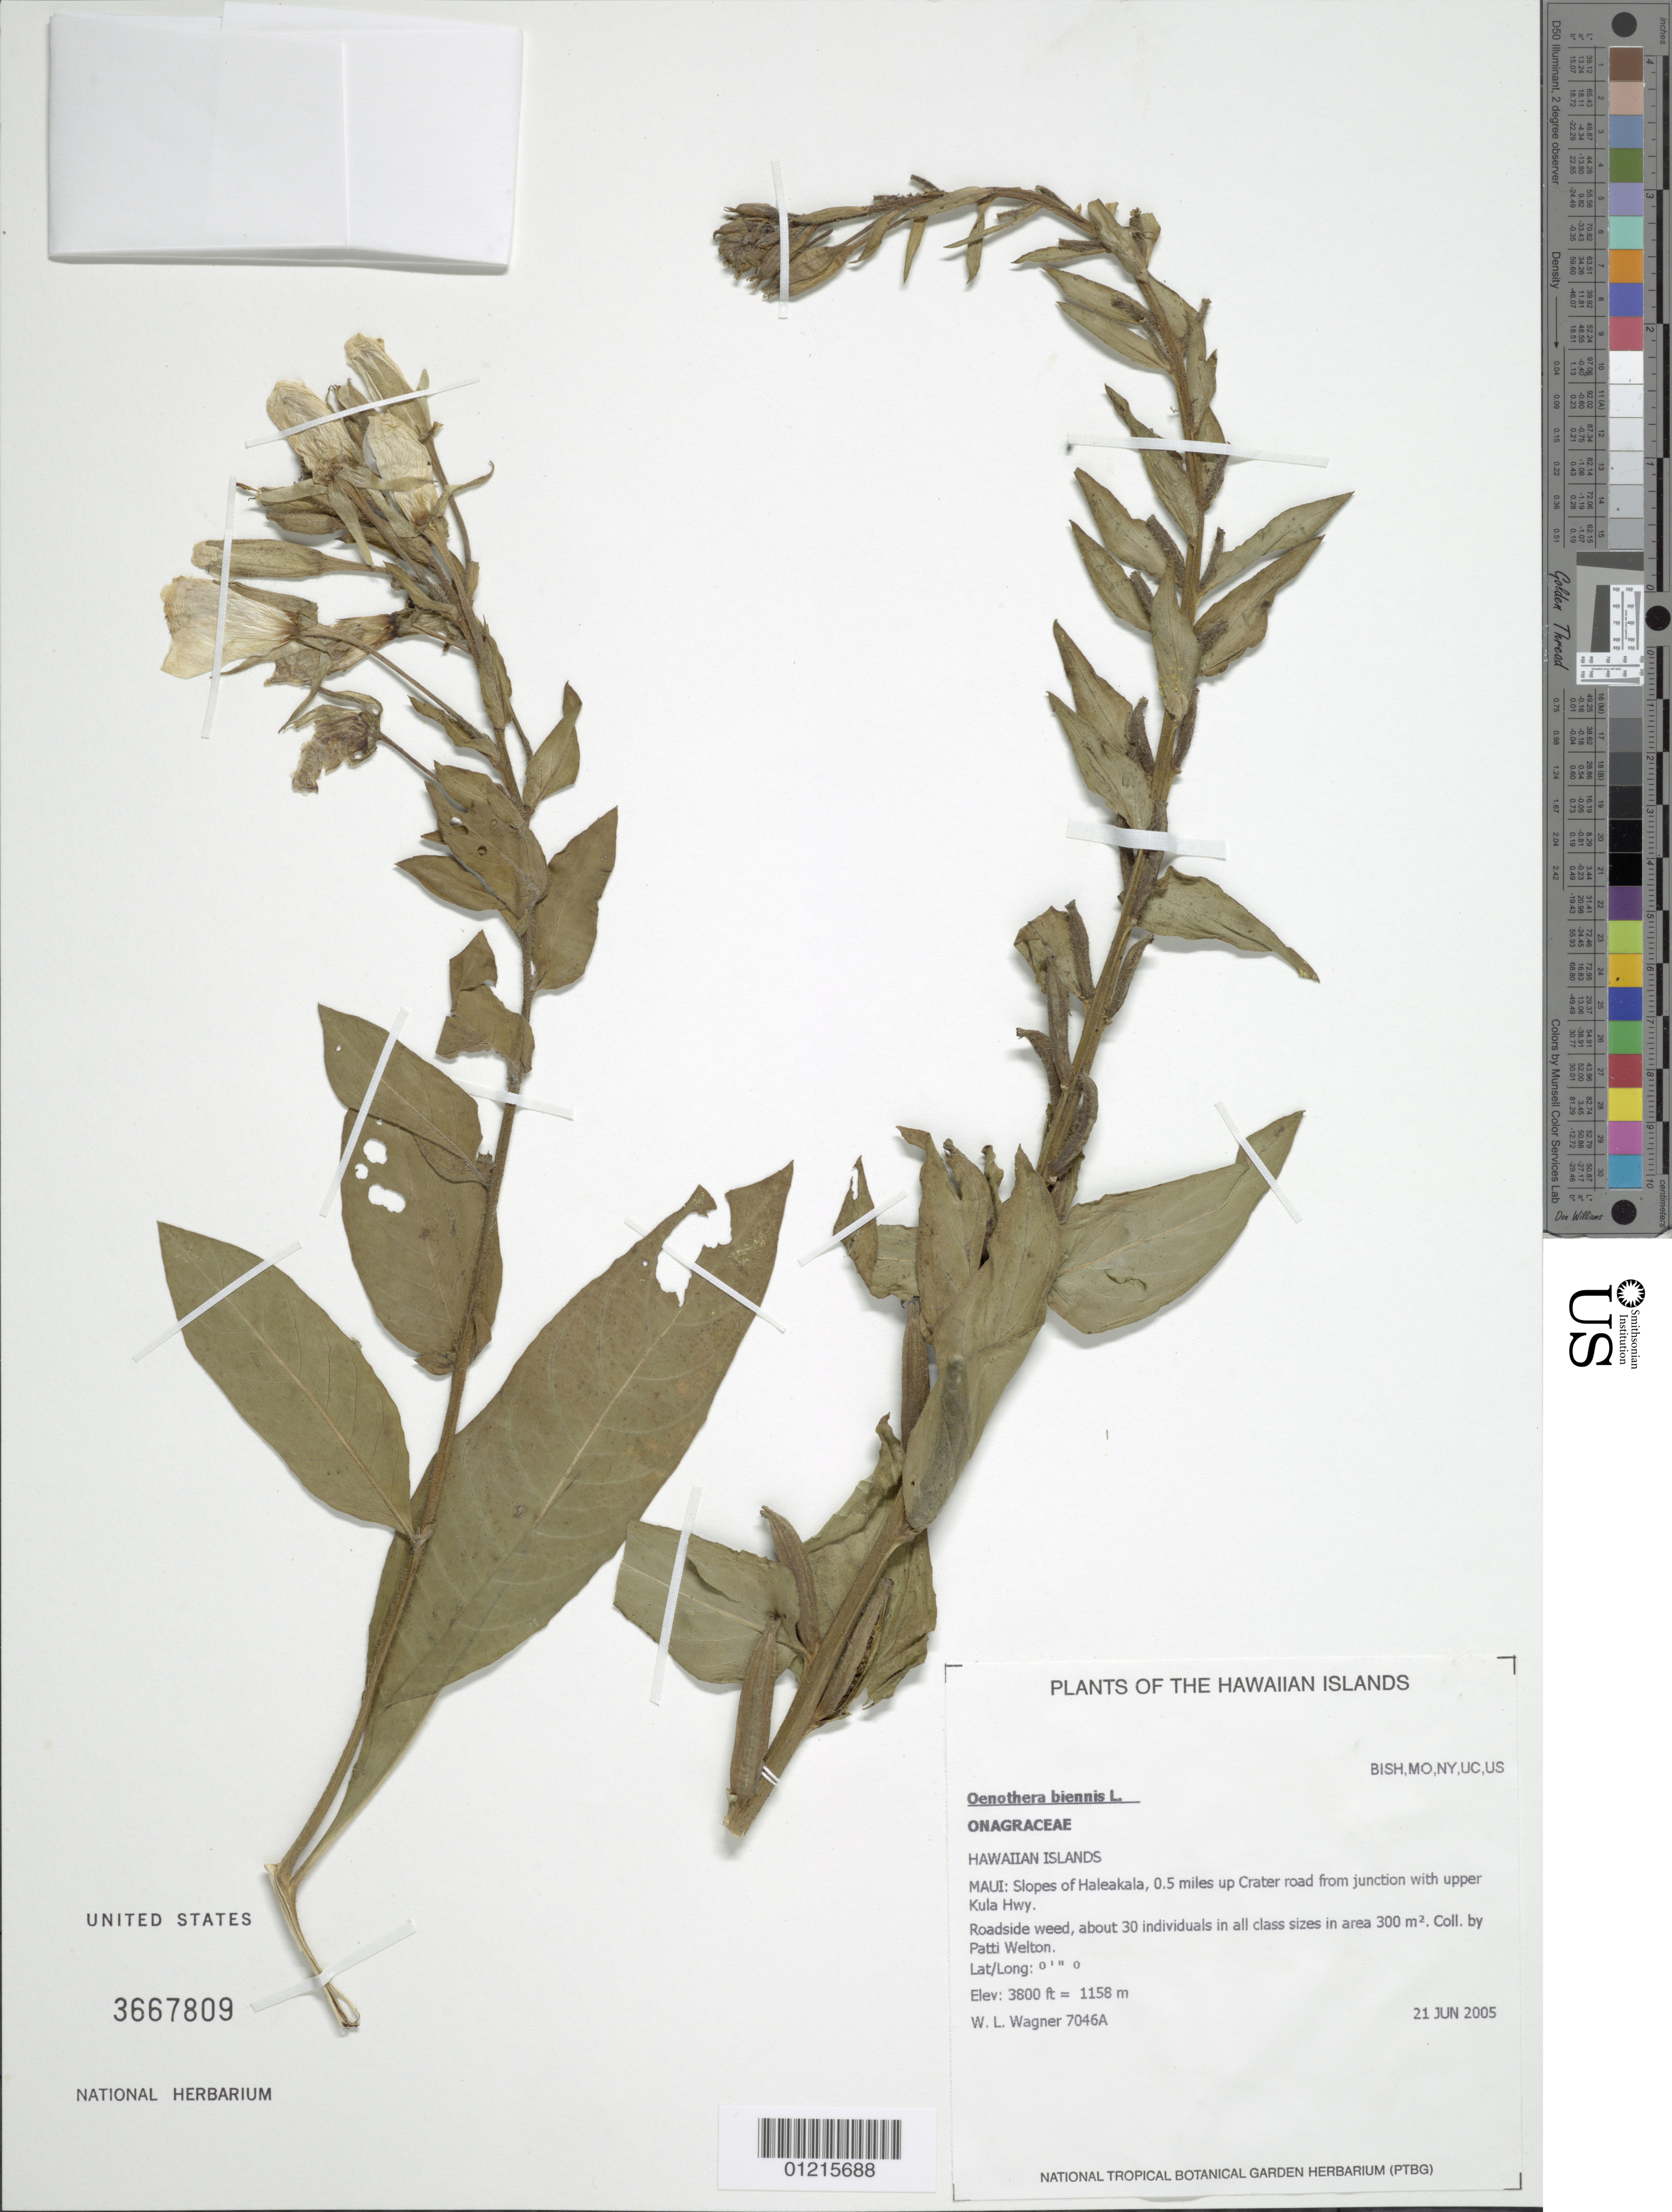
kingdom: Plantae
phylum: Tracheophyta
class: Magnoliopsida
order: Myrtales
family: Onagraceae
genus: Oenothera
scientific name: Oenothera biennis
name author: L.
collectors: W. L. Wagner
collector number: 7046A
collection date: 2005-06-21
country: United States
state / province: Hawaii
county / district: Kauai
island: Kaua'i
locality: Slopes of Haleakala, 0.5 miles up Crater road from junction with upper Kula Hwy.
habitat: Roadside.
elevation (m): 1158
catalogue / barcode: US 3667809